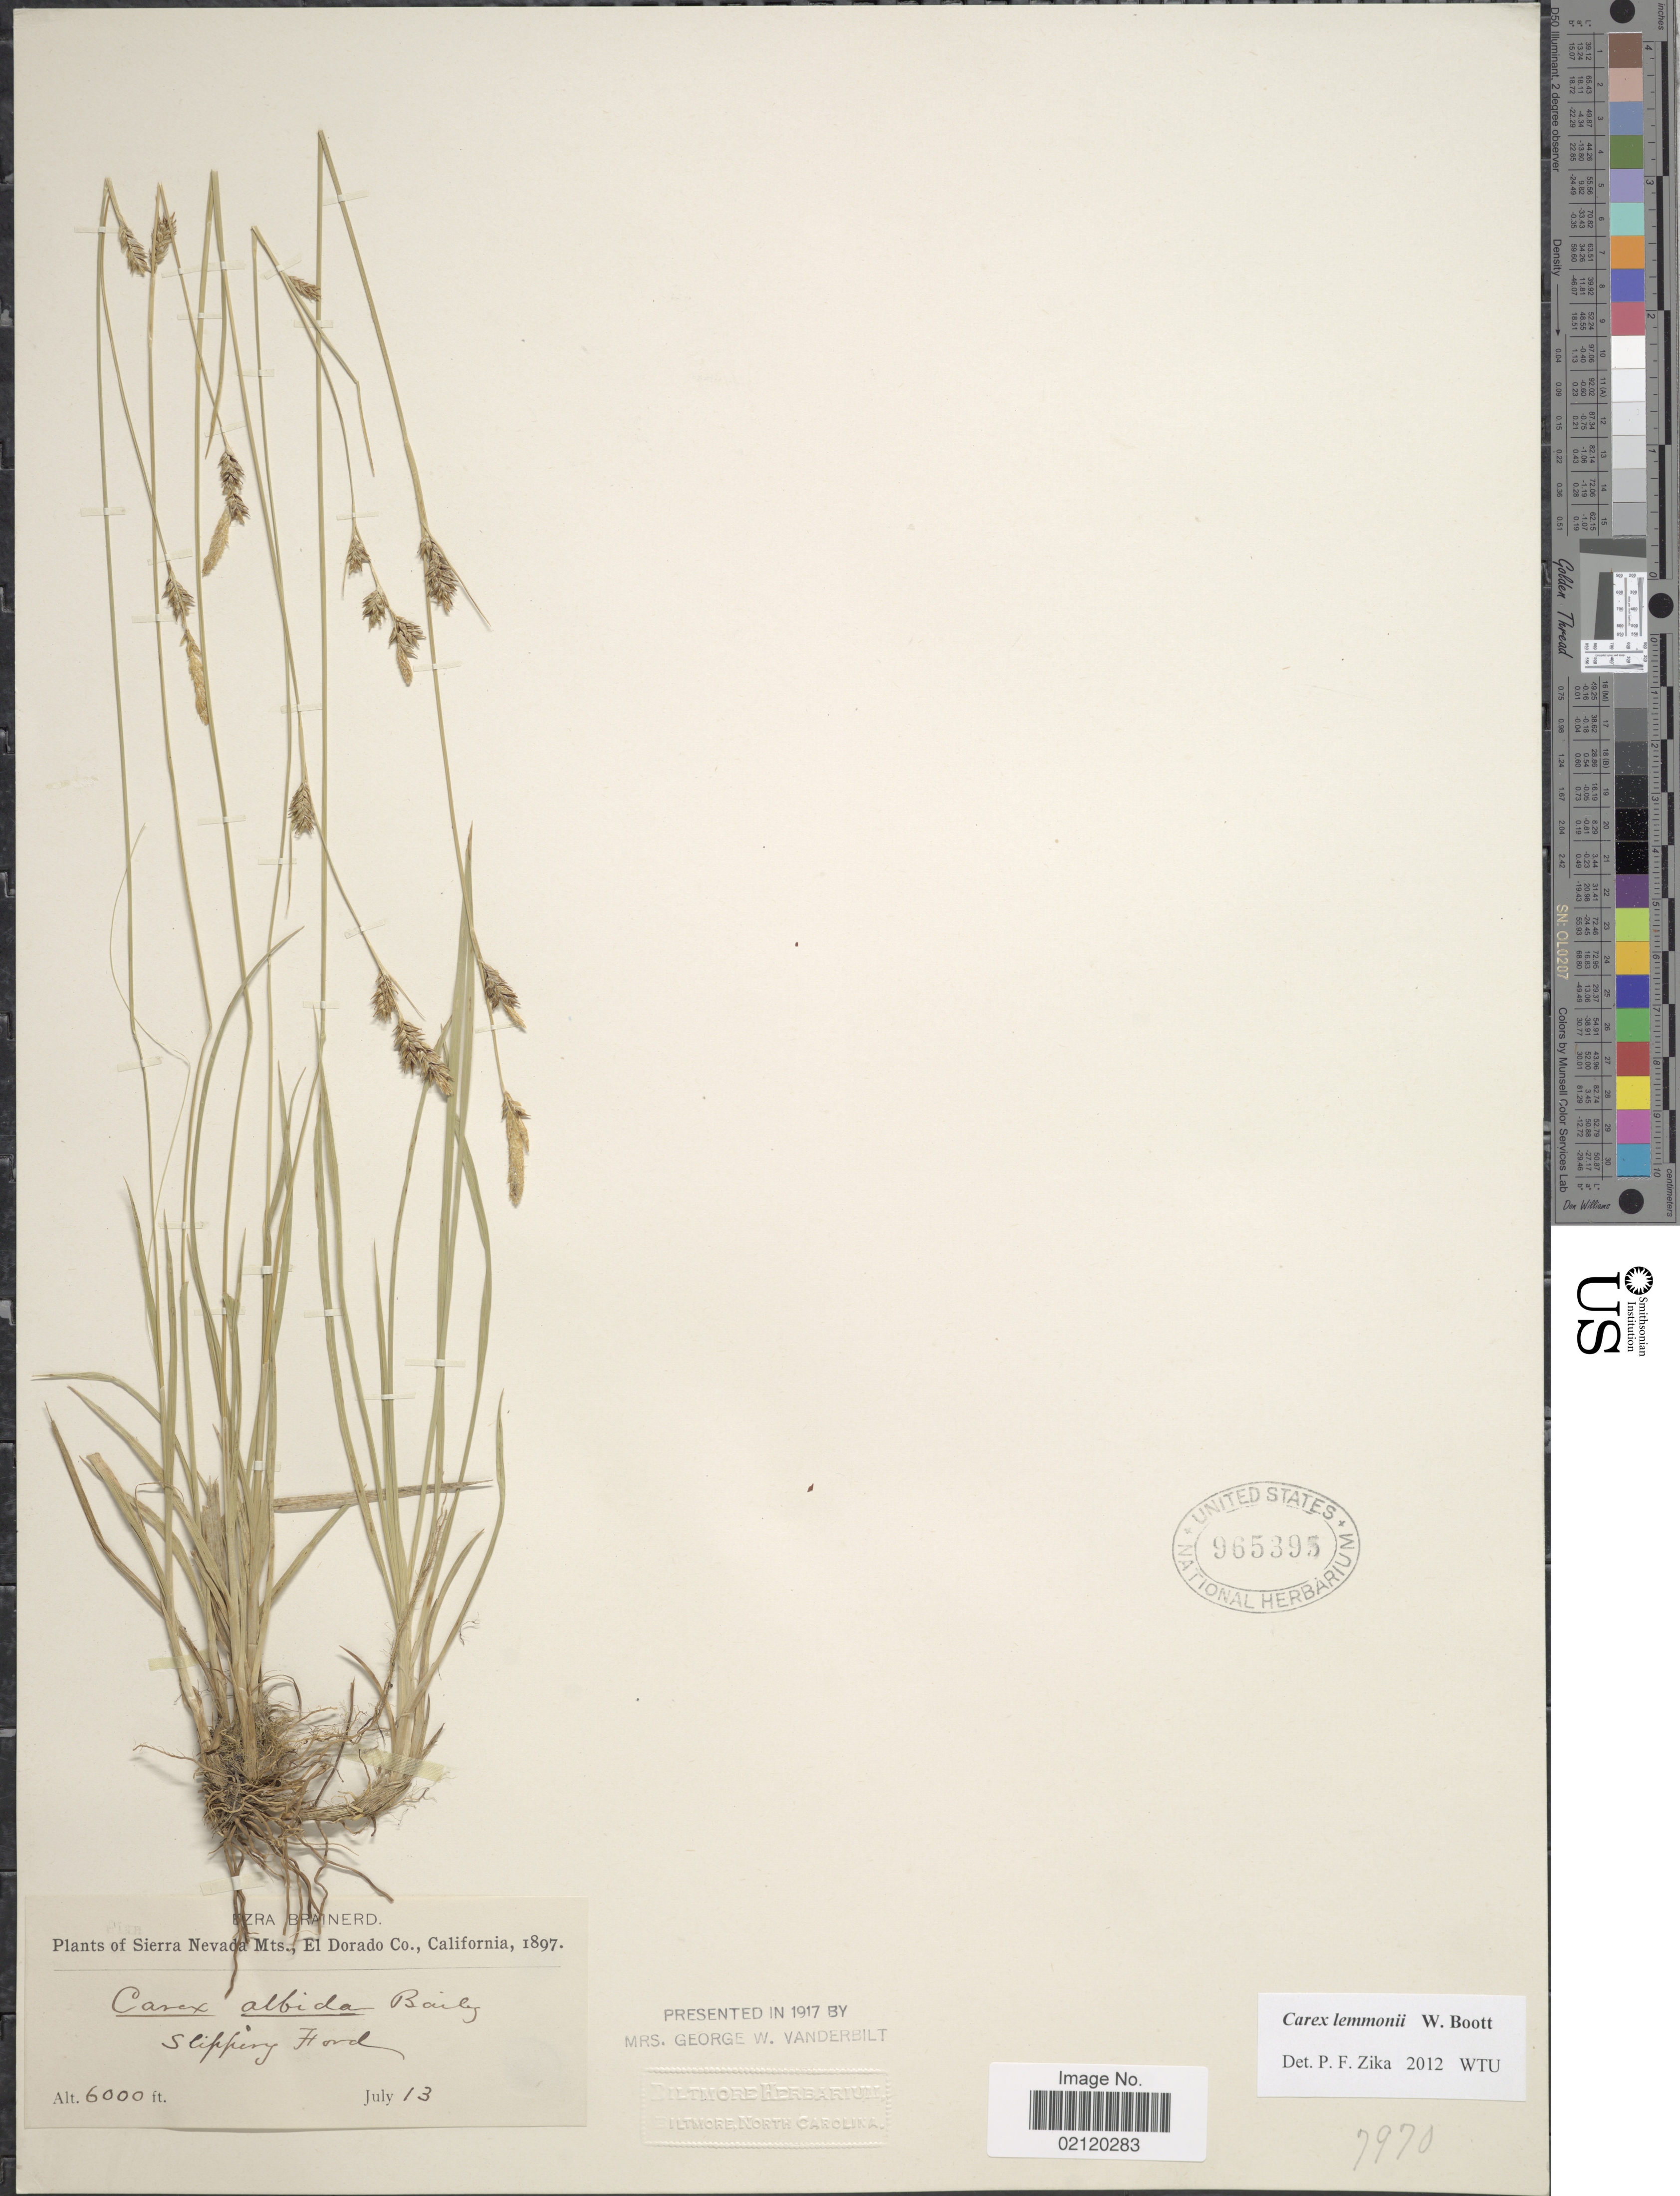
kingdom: Plantae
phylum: Tracheophyta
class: Liliopsida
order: Poales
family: Cyperaceae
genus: Carex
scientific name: Carex lemmonii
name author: W. Boott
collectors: E. Brainerd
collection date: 1897-07-13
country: United States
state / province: California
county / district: El Dorado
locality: Sierra Nevada Mts., El Dorado Co., Slipping Ford [unsure placement]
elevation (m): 1829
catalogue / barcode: US 965395